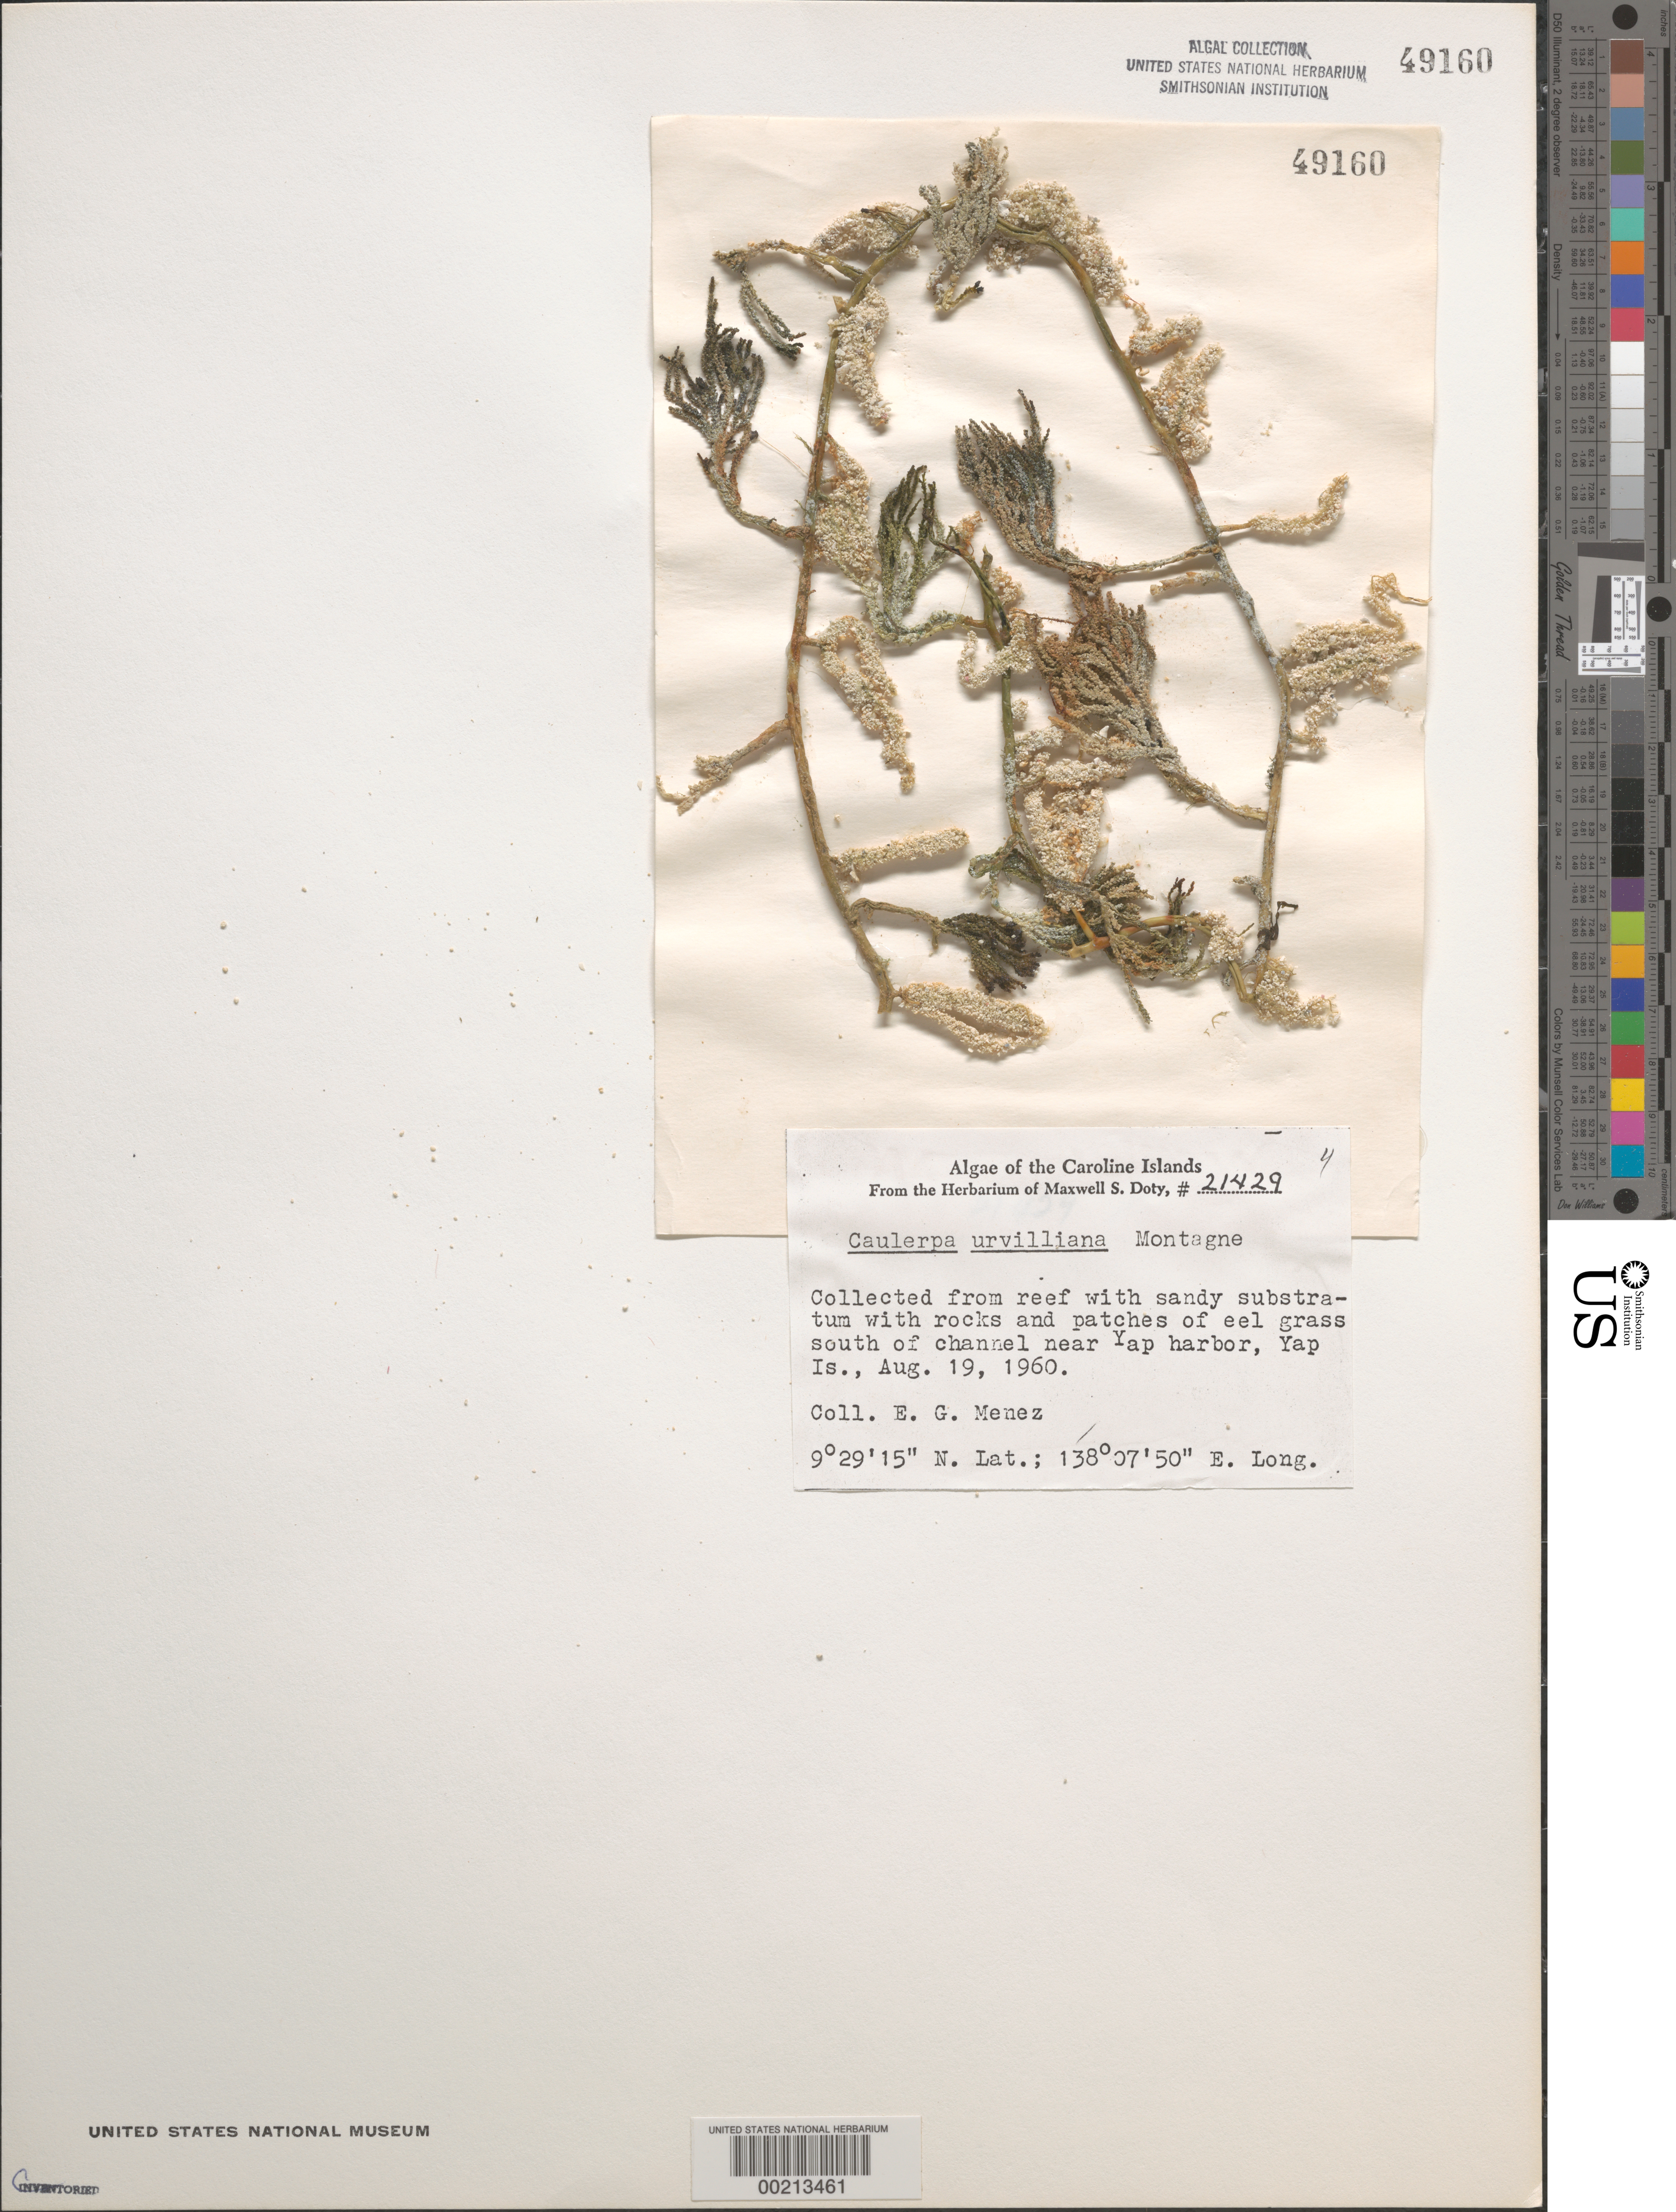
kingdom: Plantae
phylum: Chlorophyta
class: Ulvophyceae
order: Bryopsidales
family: Caulerpaceae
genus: Caulerpa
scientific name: Caulerpa urvilleana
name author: Mont.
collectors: Meñez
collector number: MSD 21429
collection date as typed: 19 Aug 1960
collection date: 1960-08-19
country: Micronesia, Federated States of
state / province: Yap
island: Yap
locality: Near Yap Harbor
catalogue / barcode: US 49160